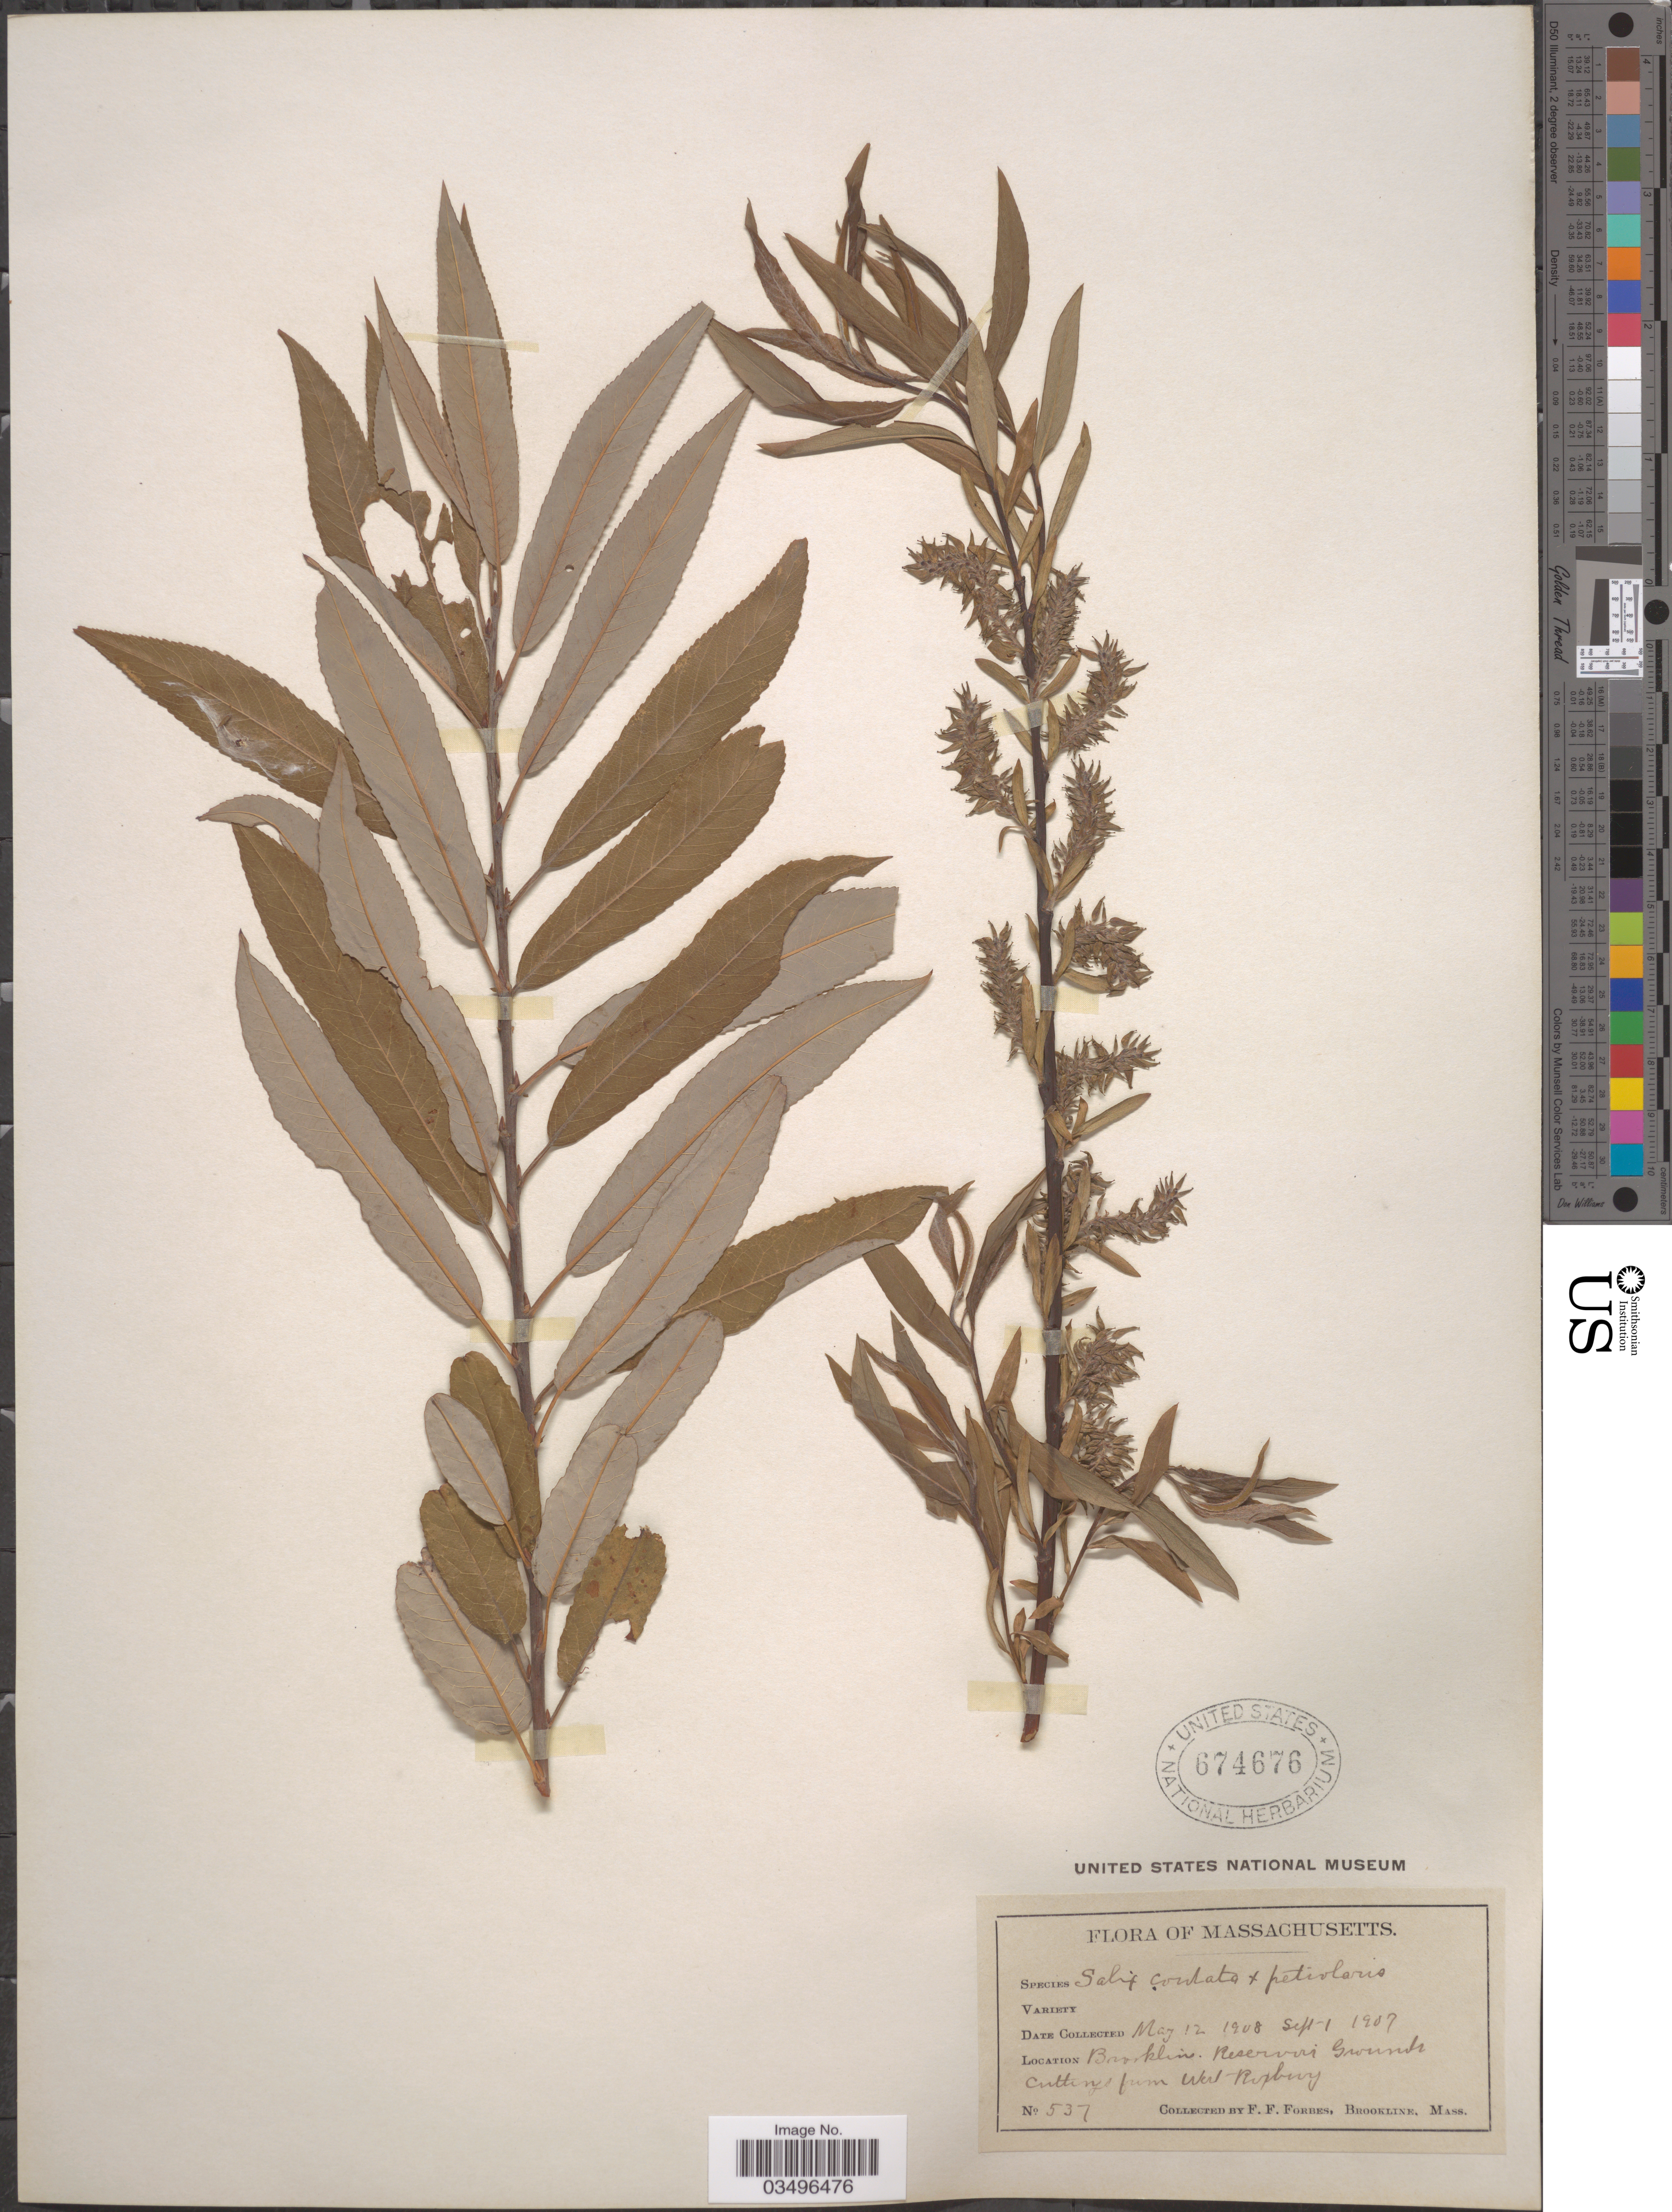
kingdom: Plantae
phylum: Tracheophyta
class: Magnoliopsida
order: Malpighiales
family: Salicaceae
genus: Salix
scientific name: Salix cordata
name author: Michx.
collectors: F. Forbes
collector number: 537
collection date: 1907-09-01/1908-05-12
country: United States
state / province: Massachusetts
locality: Brookline. Reservoir Grounds.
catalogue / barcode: US 674676